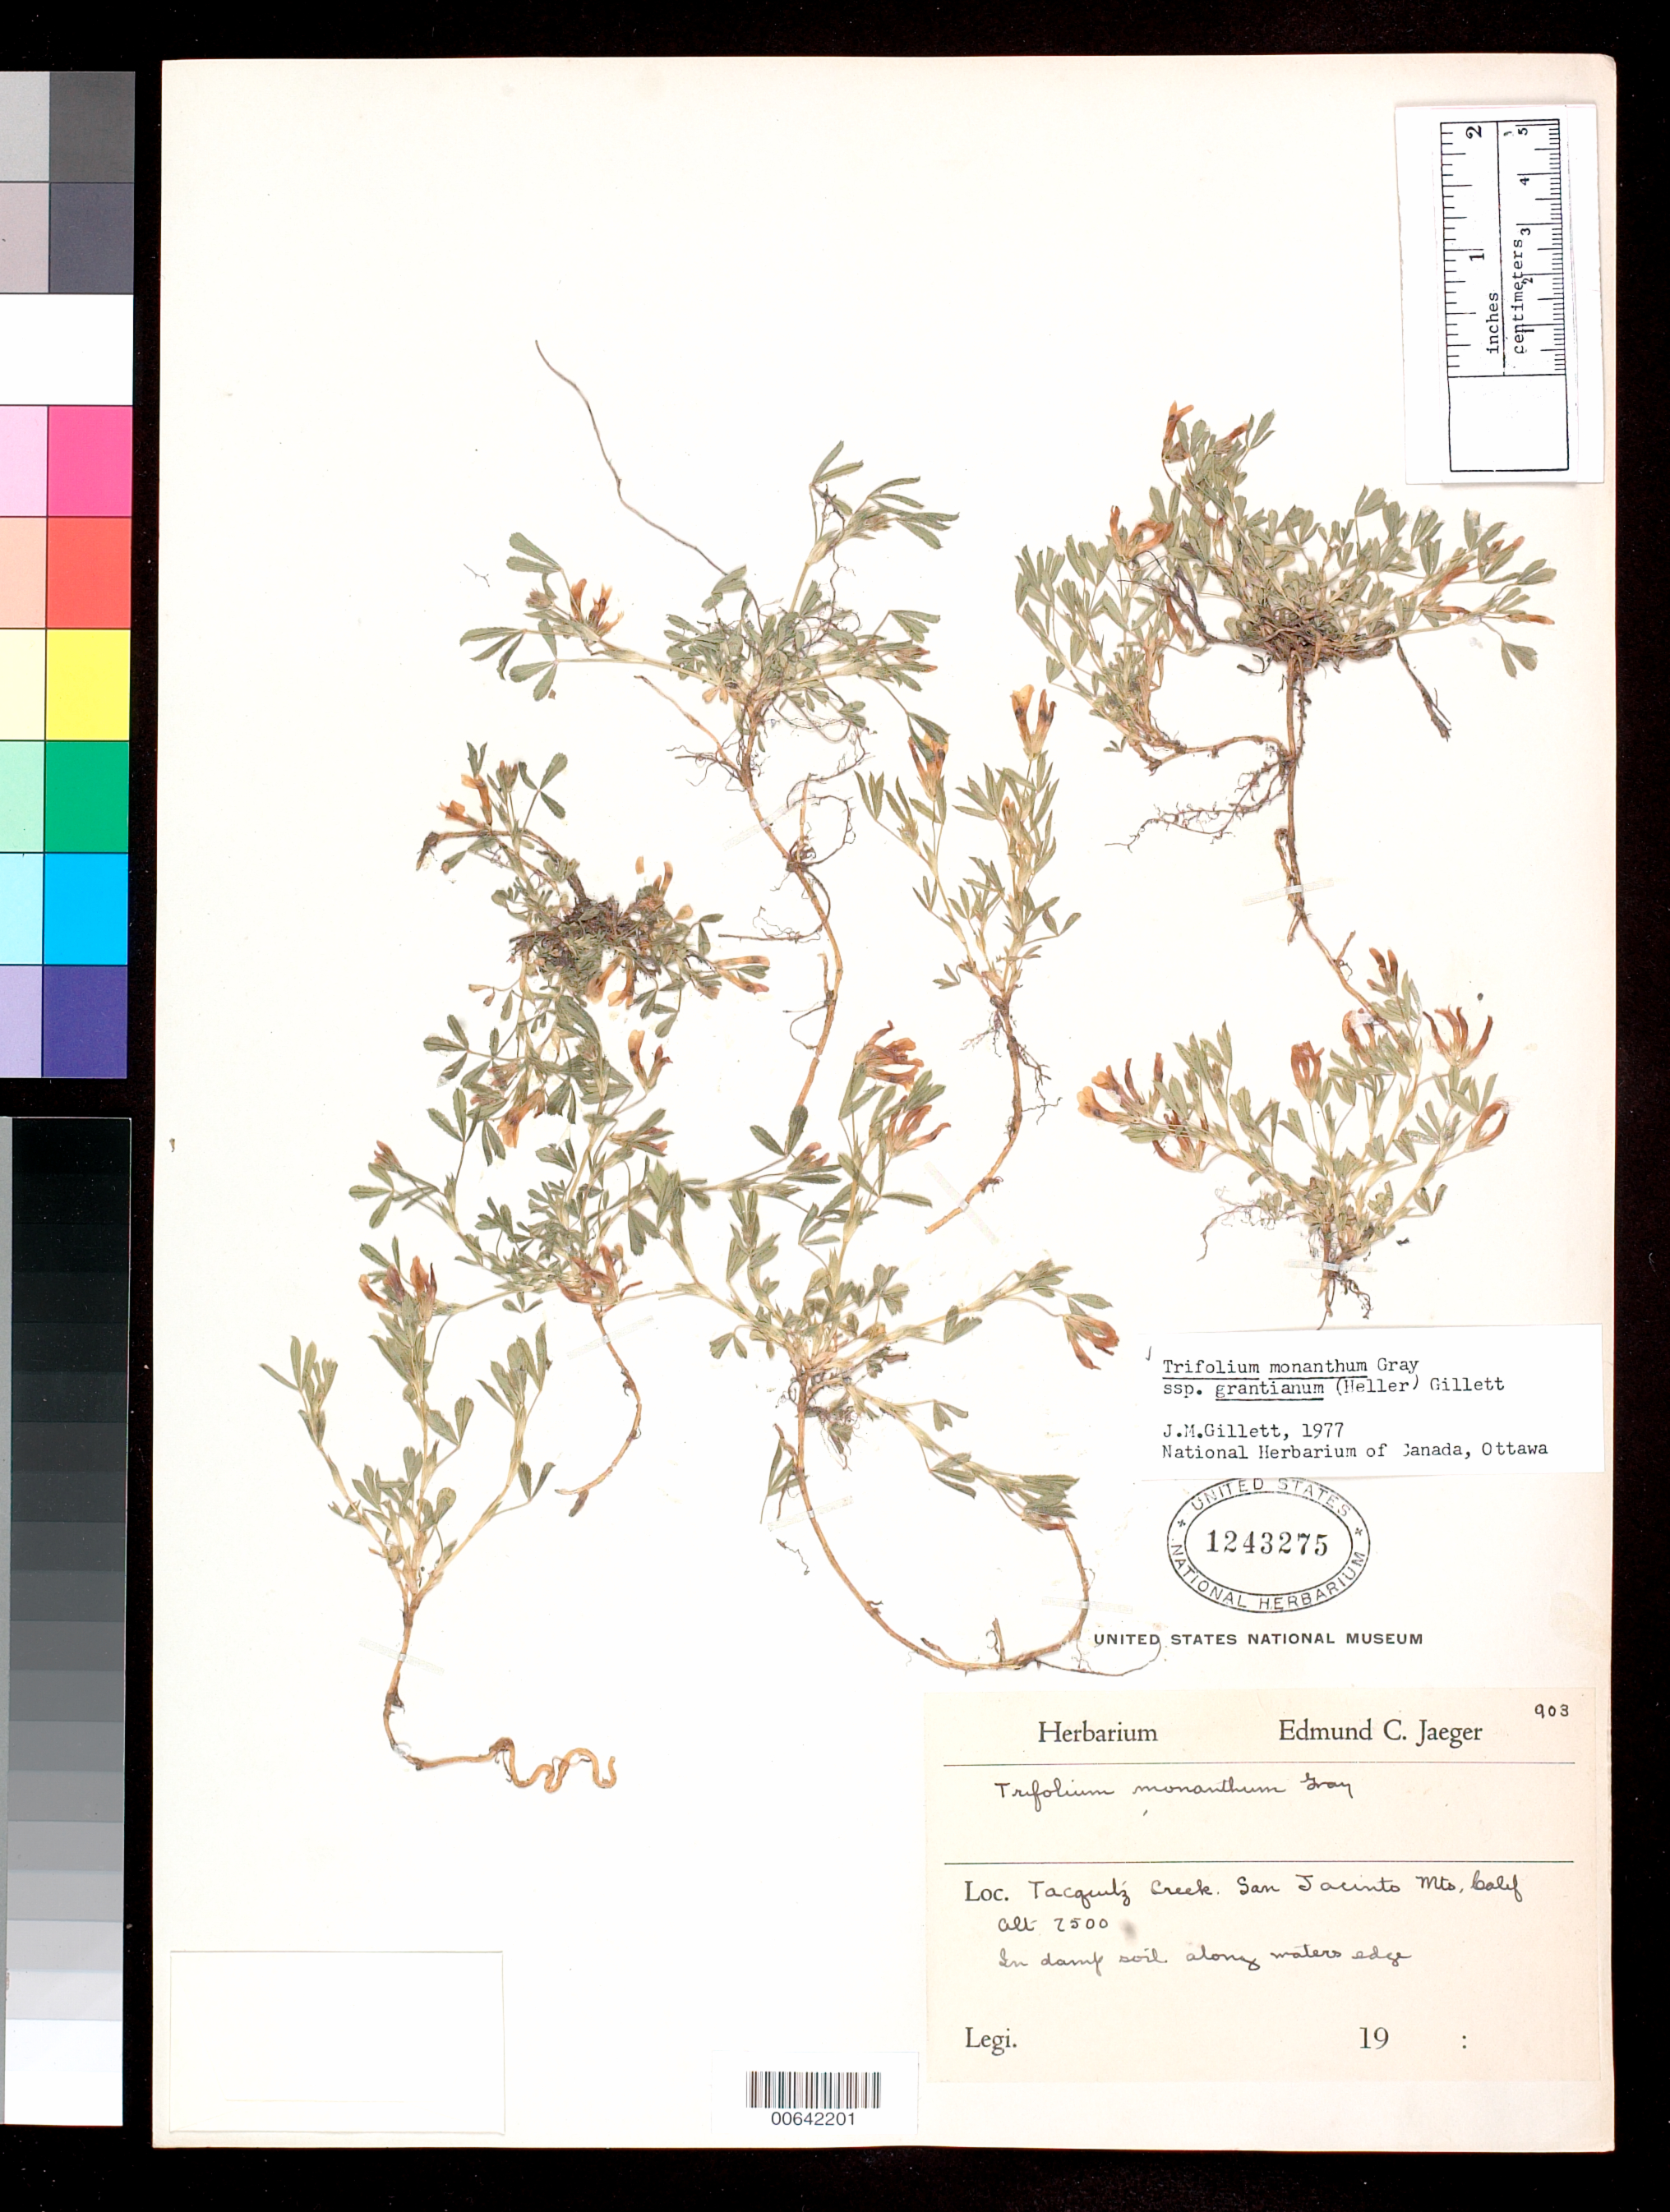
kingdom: Plantae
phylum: Tracheophyta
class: Magnoliopsida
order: Fabales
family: Fabaceae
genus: Trifolium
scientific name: Trifolium monanthum subsp. grantianum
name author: (A. Heller) Parish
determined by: Gillett, J. M.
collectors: E. Jaeger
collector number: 903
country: United States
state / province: California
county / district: Riverside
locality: Tacqiutz Creek, San Jacinto Mts.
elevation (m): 762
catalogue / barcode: US 1243275